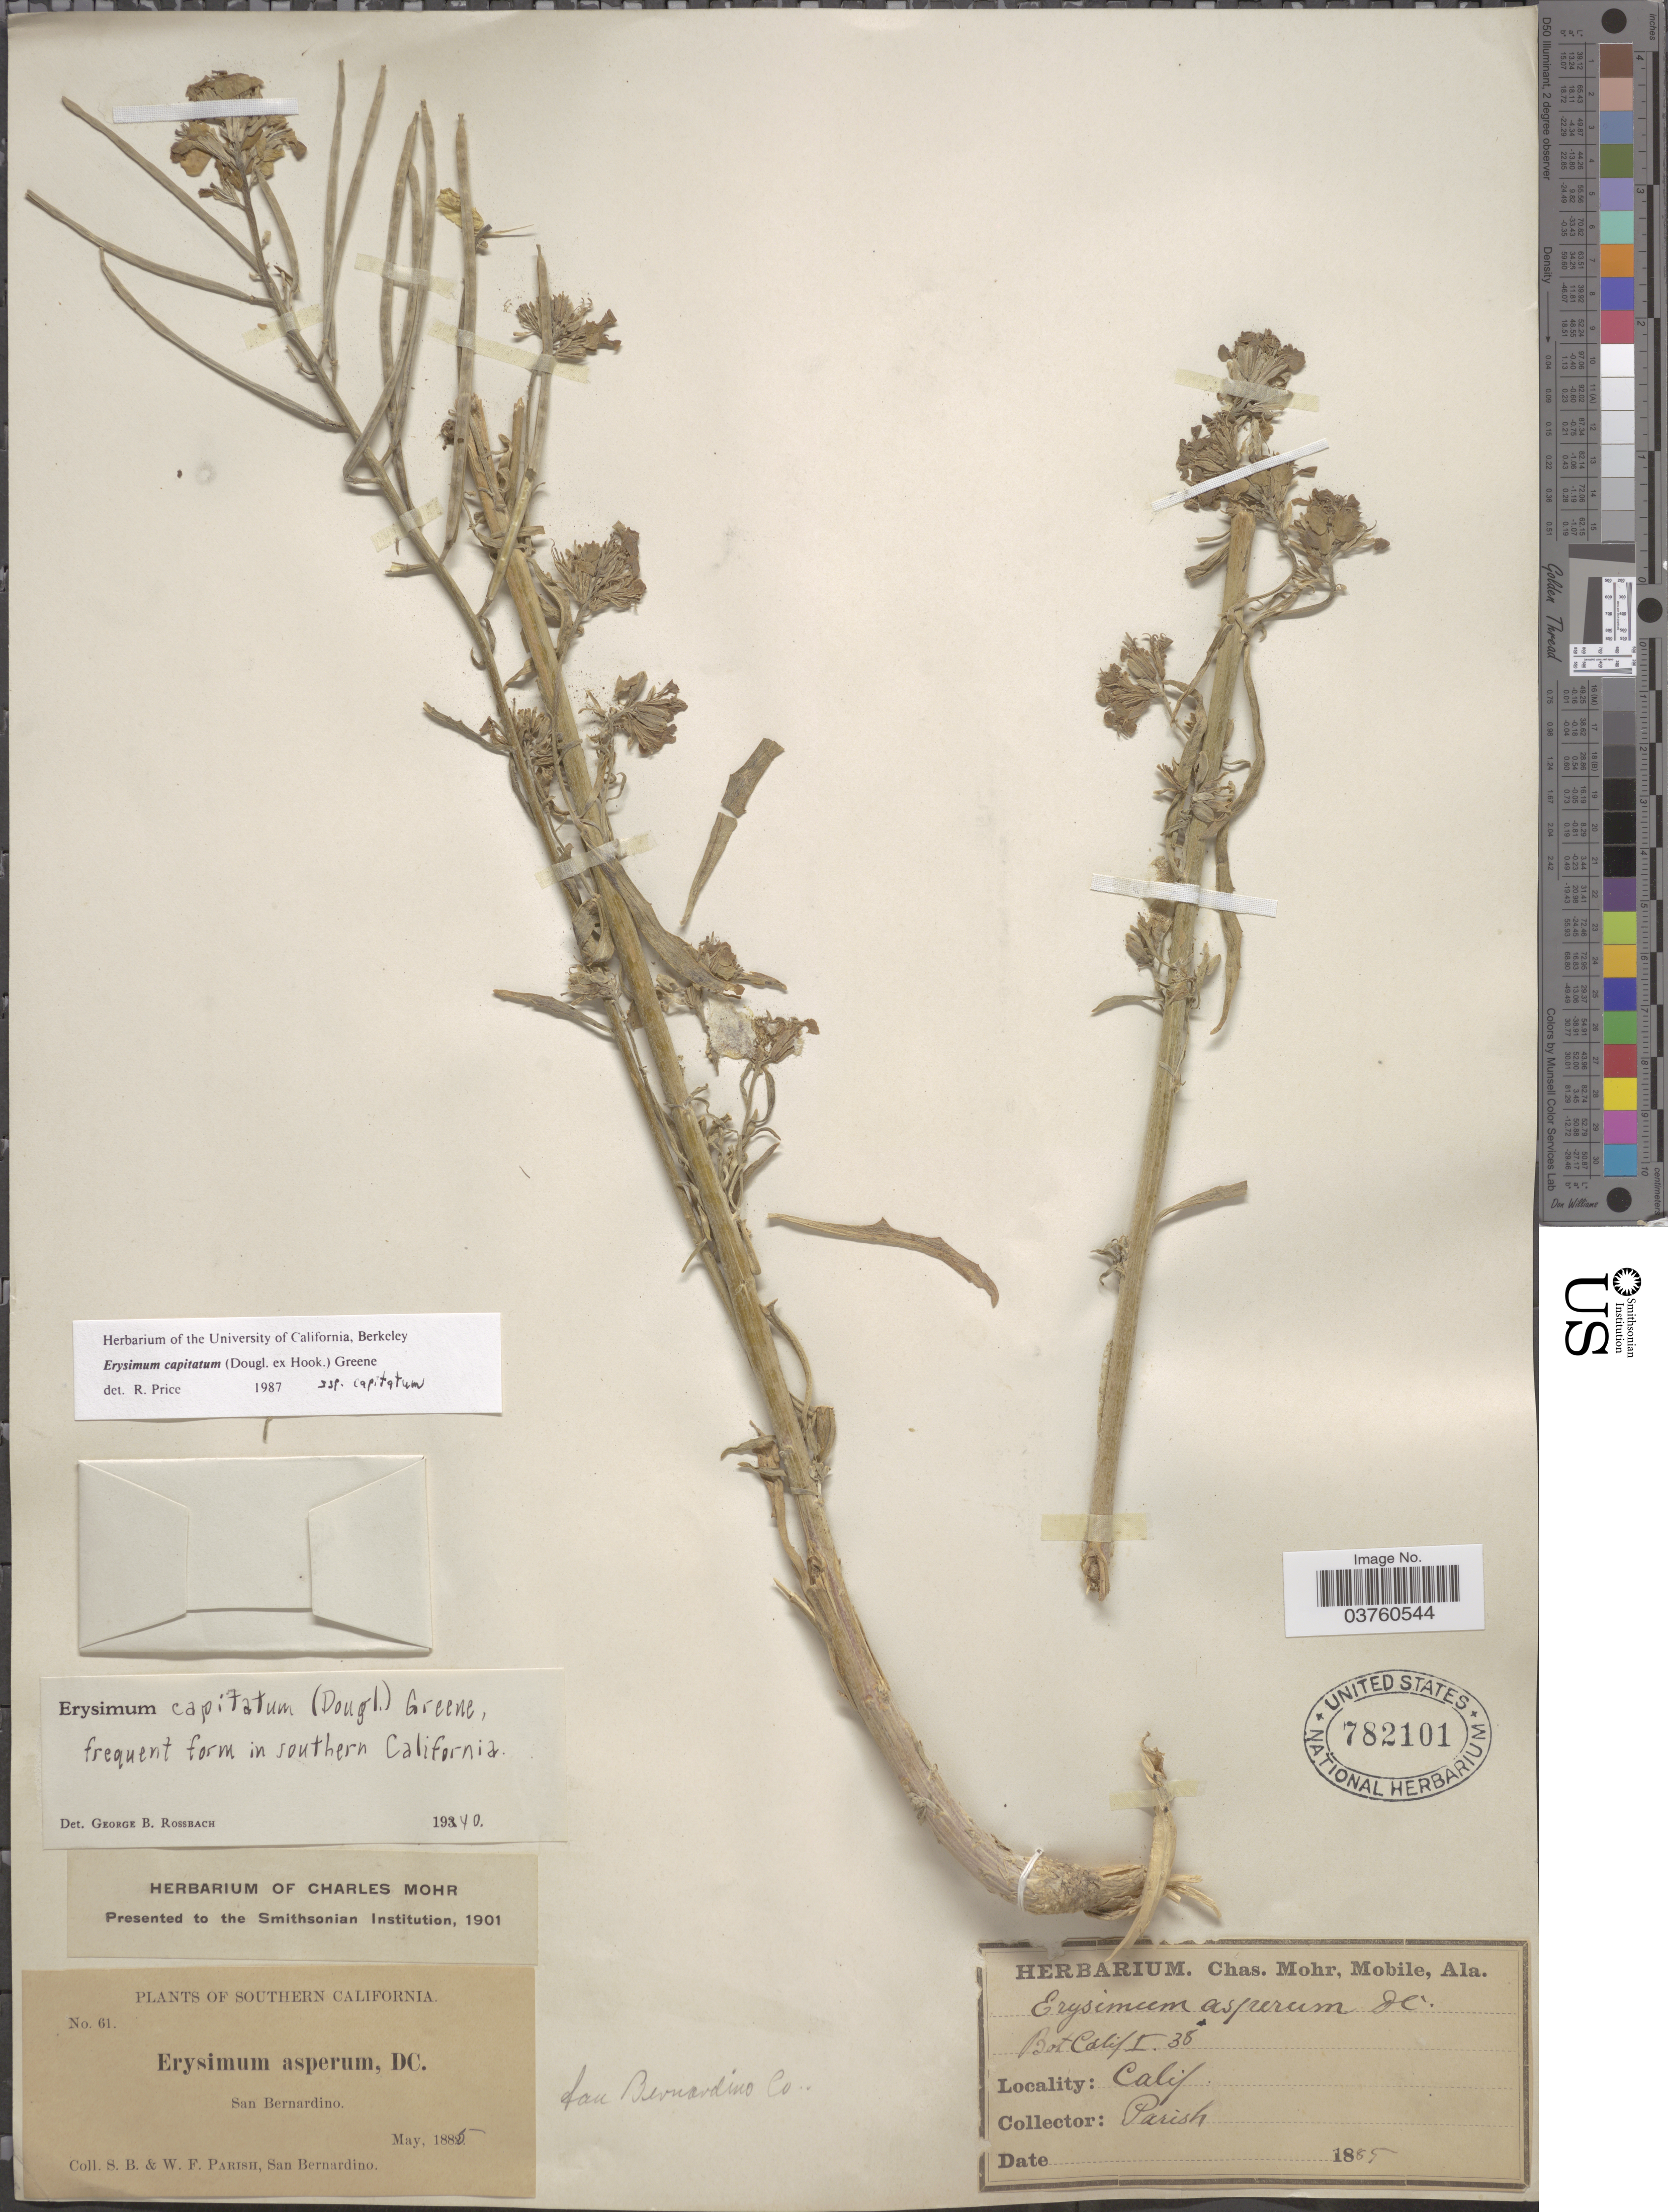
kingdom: Plantae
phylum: Tracheophyta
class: Magnoliopsida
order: Brassicales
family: Brassicaceae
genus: Erysimum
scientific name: Erysimum capitatum subsp. capitatum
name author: (Douglas ex Hook.) Greene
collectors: S. B. Parish & W. F. Parish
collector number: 61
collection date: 1885-05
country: United States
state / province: California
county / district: San Bernardino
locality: Southern California. San Bernardino. San Bernardino Co.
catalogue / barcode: US 782101